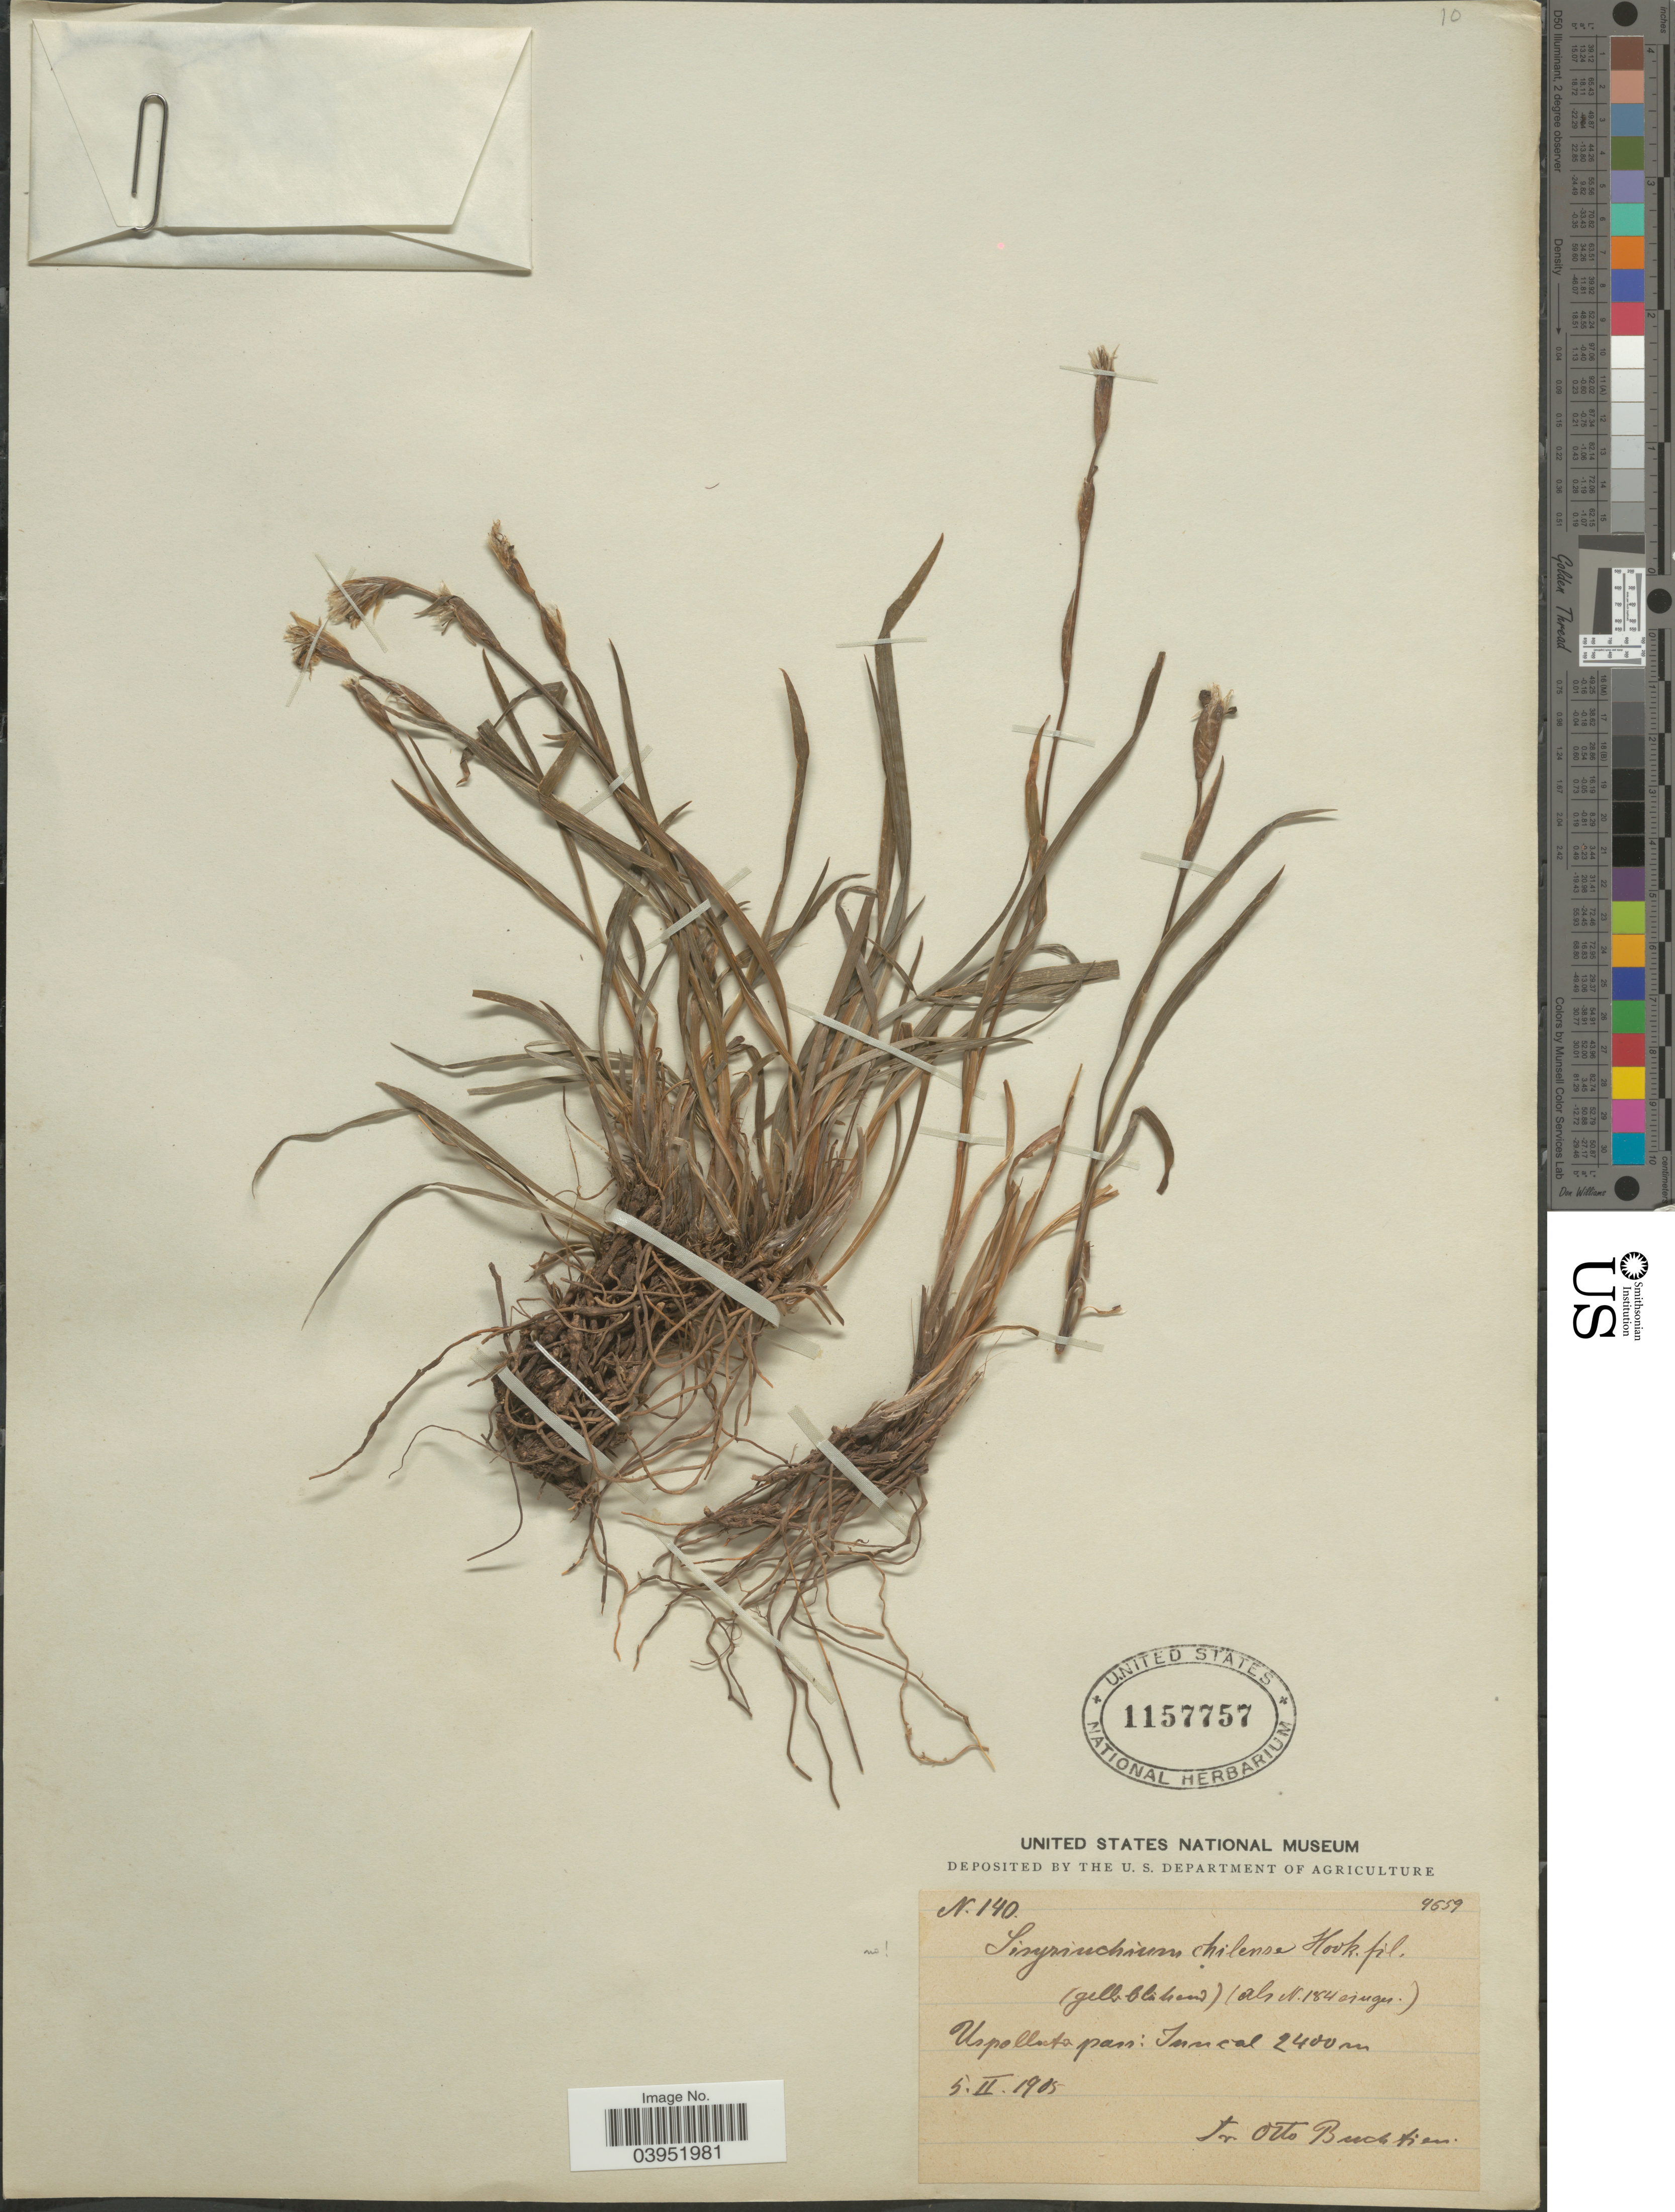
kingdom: Plantae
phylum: Tracheophyta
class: Liliopsida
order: Asparagales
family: Iridaceae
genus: Sisyrinchium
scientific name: Sisyrinchium chilense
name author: Hook.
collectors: O. Buchtien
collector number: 140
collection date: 1905-02-05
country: Chile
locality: Uspallata pass: Juncal.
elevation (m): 2400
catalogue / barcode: US 1157757